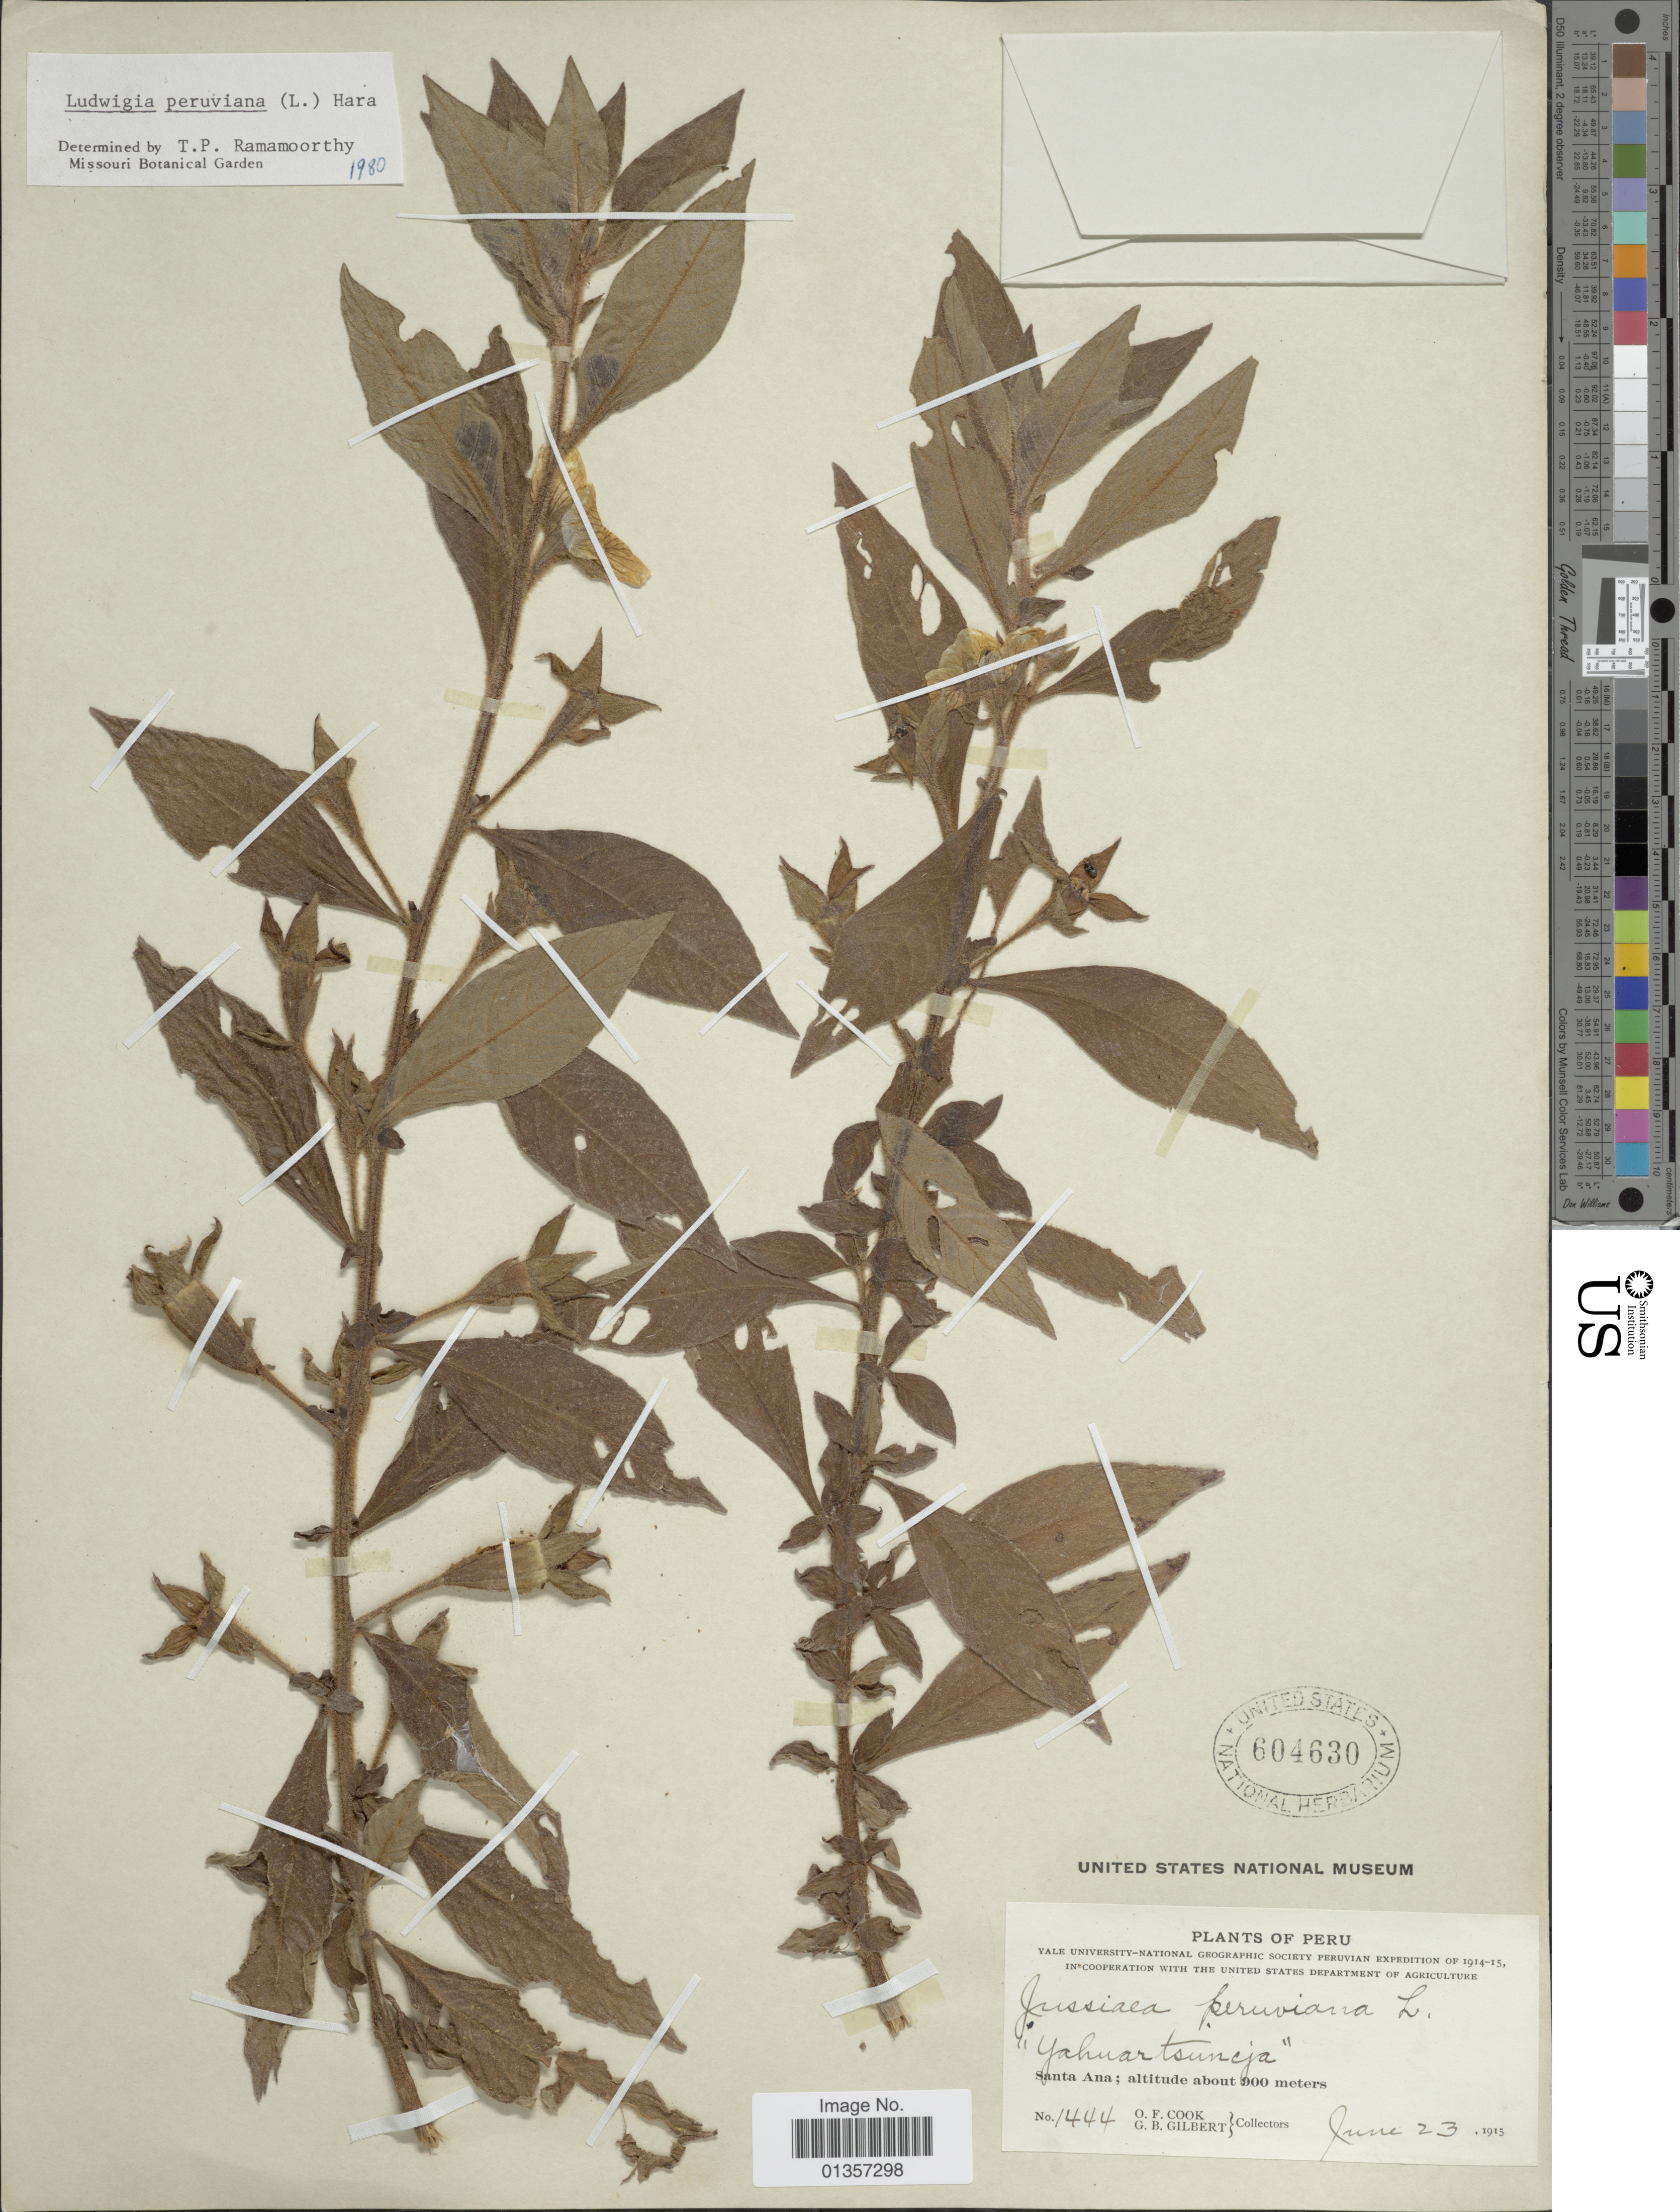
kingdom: Plantae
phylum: Tracheophyta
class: Magnoliopsida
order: Myrtales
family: Onagraceae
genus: Ludwigia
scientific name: Ludwigia peruviana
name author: (L.) H. Hara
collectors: O. F. Cook & G. B. Gilbert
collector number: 1444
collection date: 1915-06-23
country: Peru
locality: Santa Ana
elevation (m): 900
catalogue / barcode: US 604630